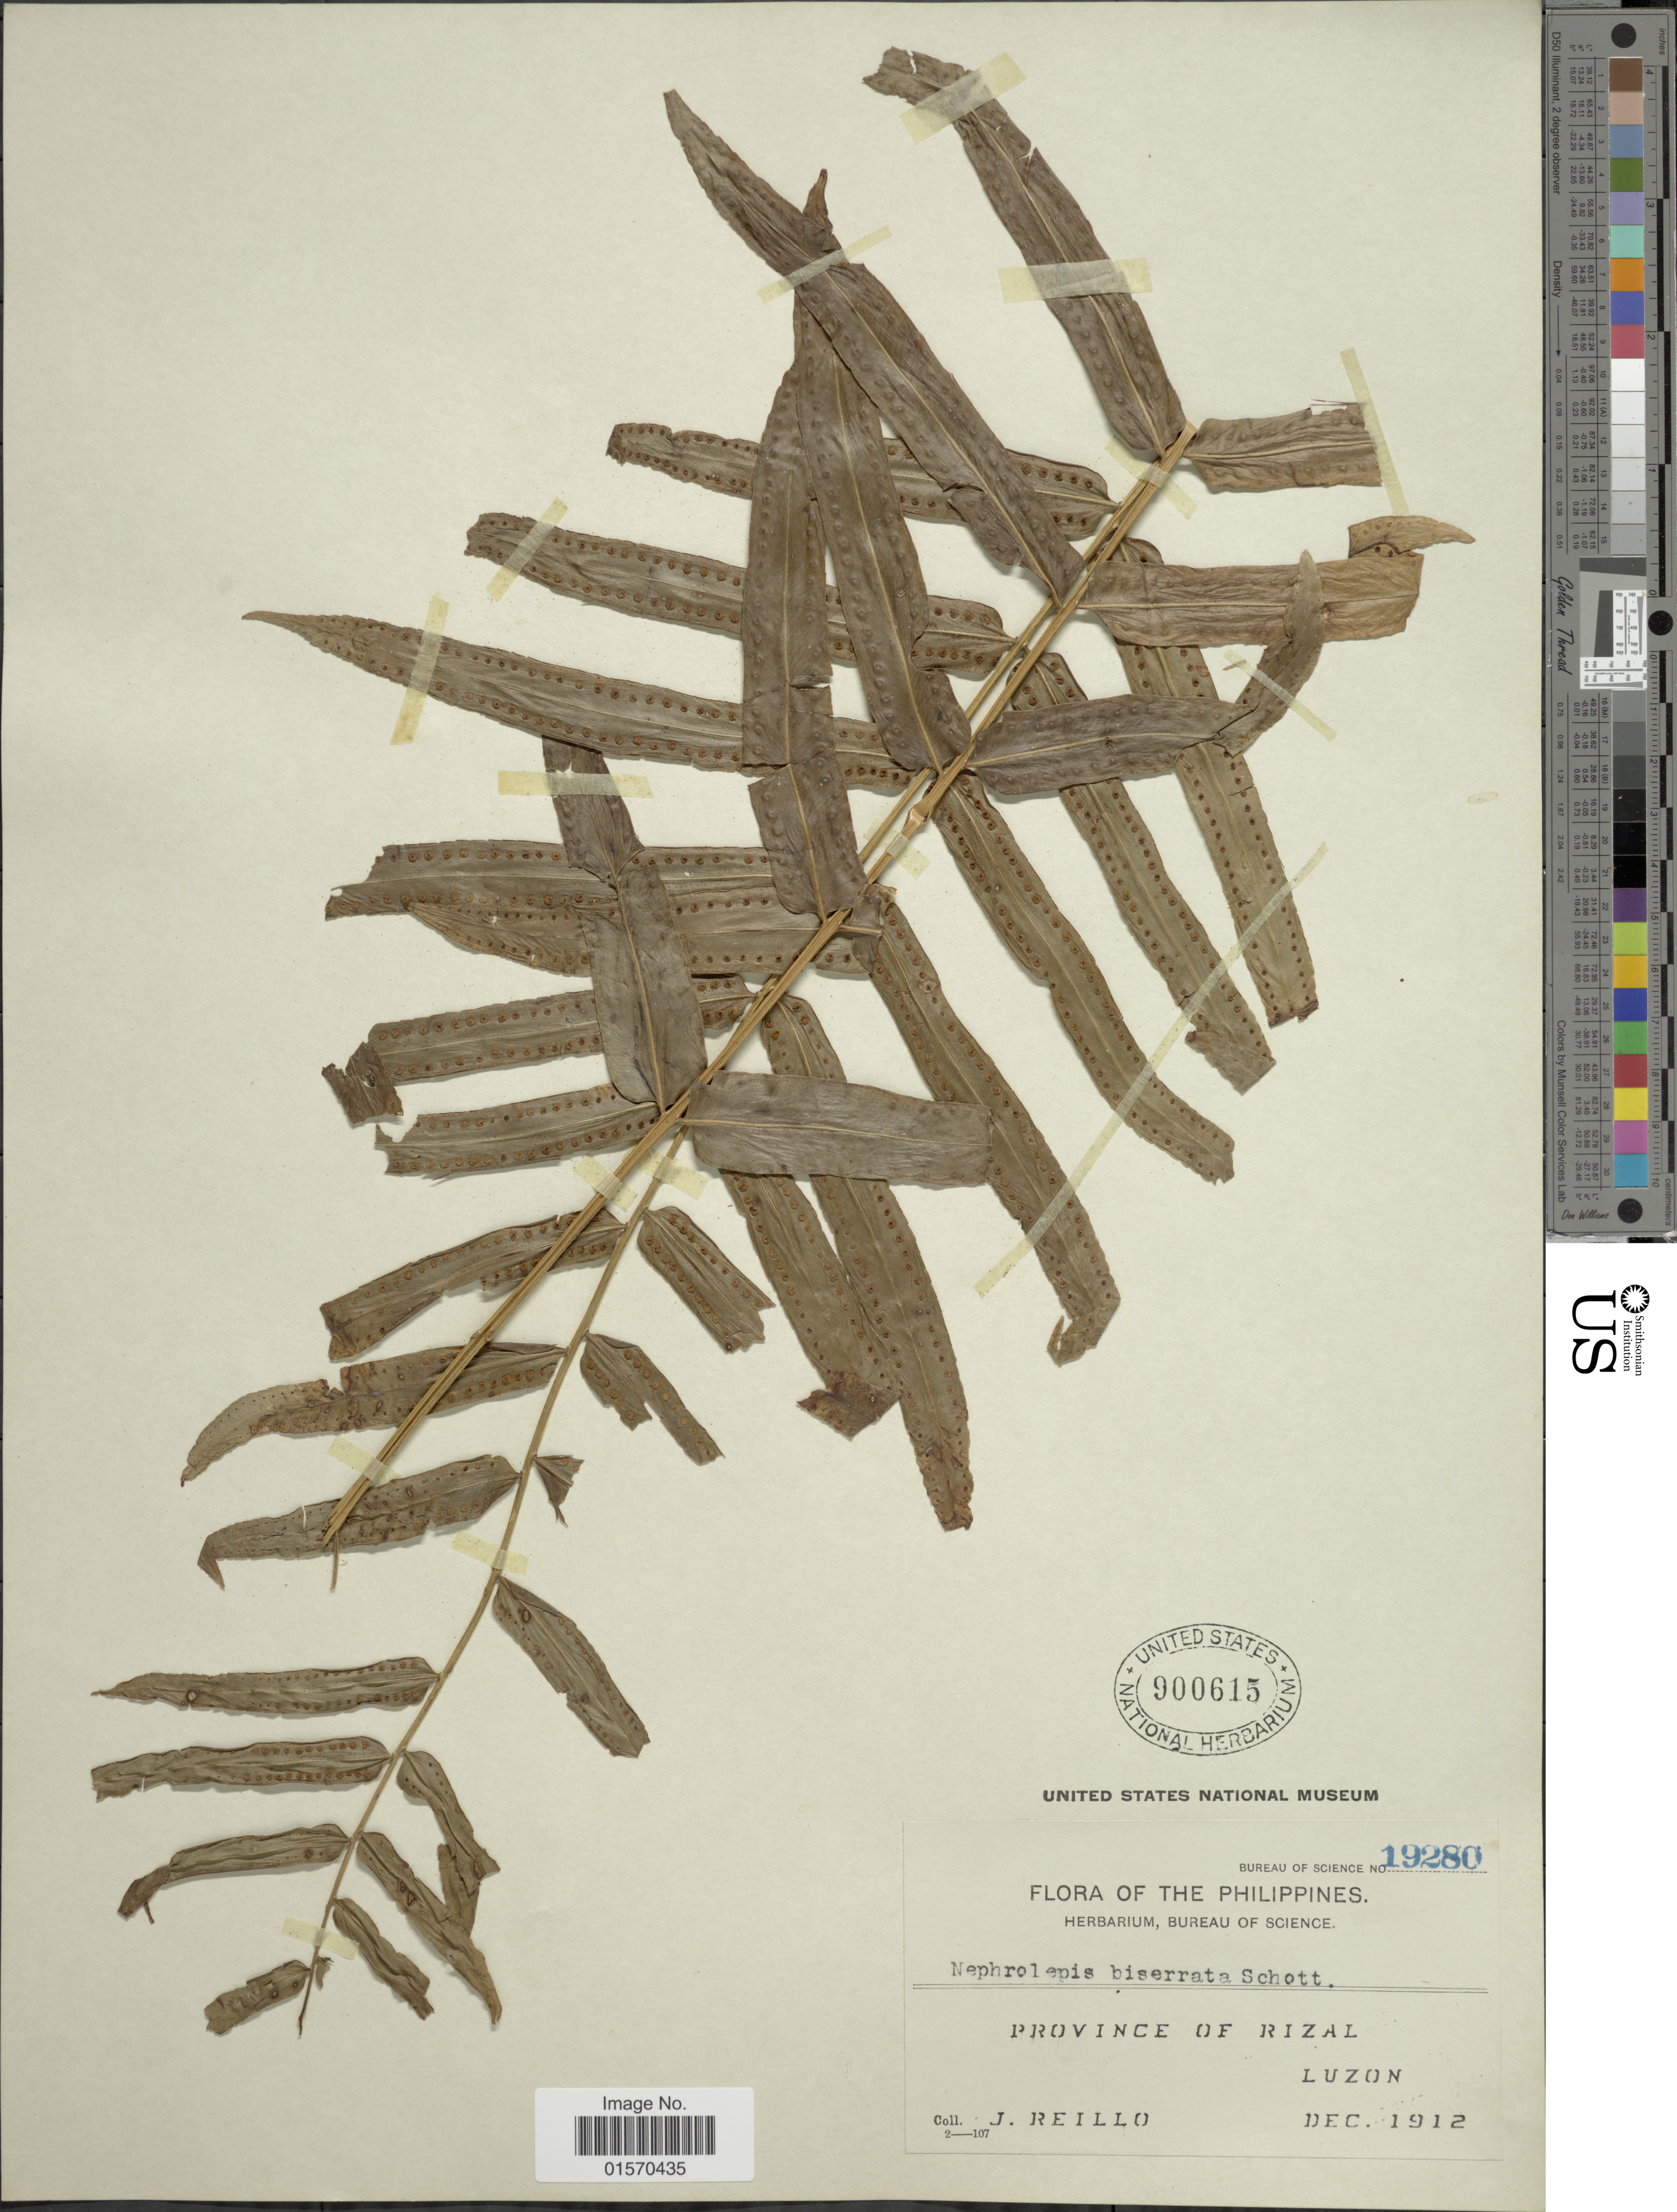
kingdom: Plantae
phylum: Tracheophyta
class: Polypodiopsida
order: Polypodiales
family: Nephrolepidaceae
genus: Nephrolepis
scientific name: Nephrolepis biserrata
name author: (Sw.) Schott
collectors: J. Reillo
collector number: Bureau of Science 19280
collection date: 1912-12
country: Philippines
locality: Province of Rizal, Luzon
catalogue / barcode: US 900615